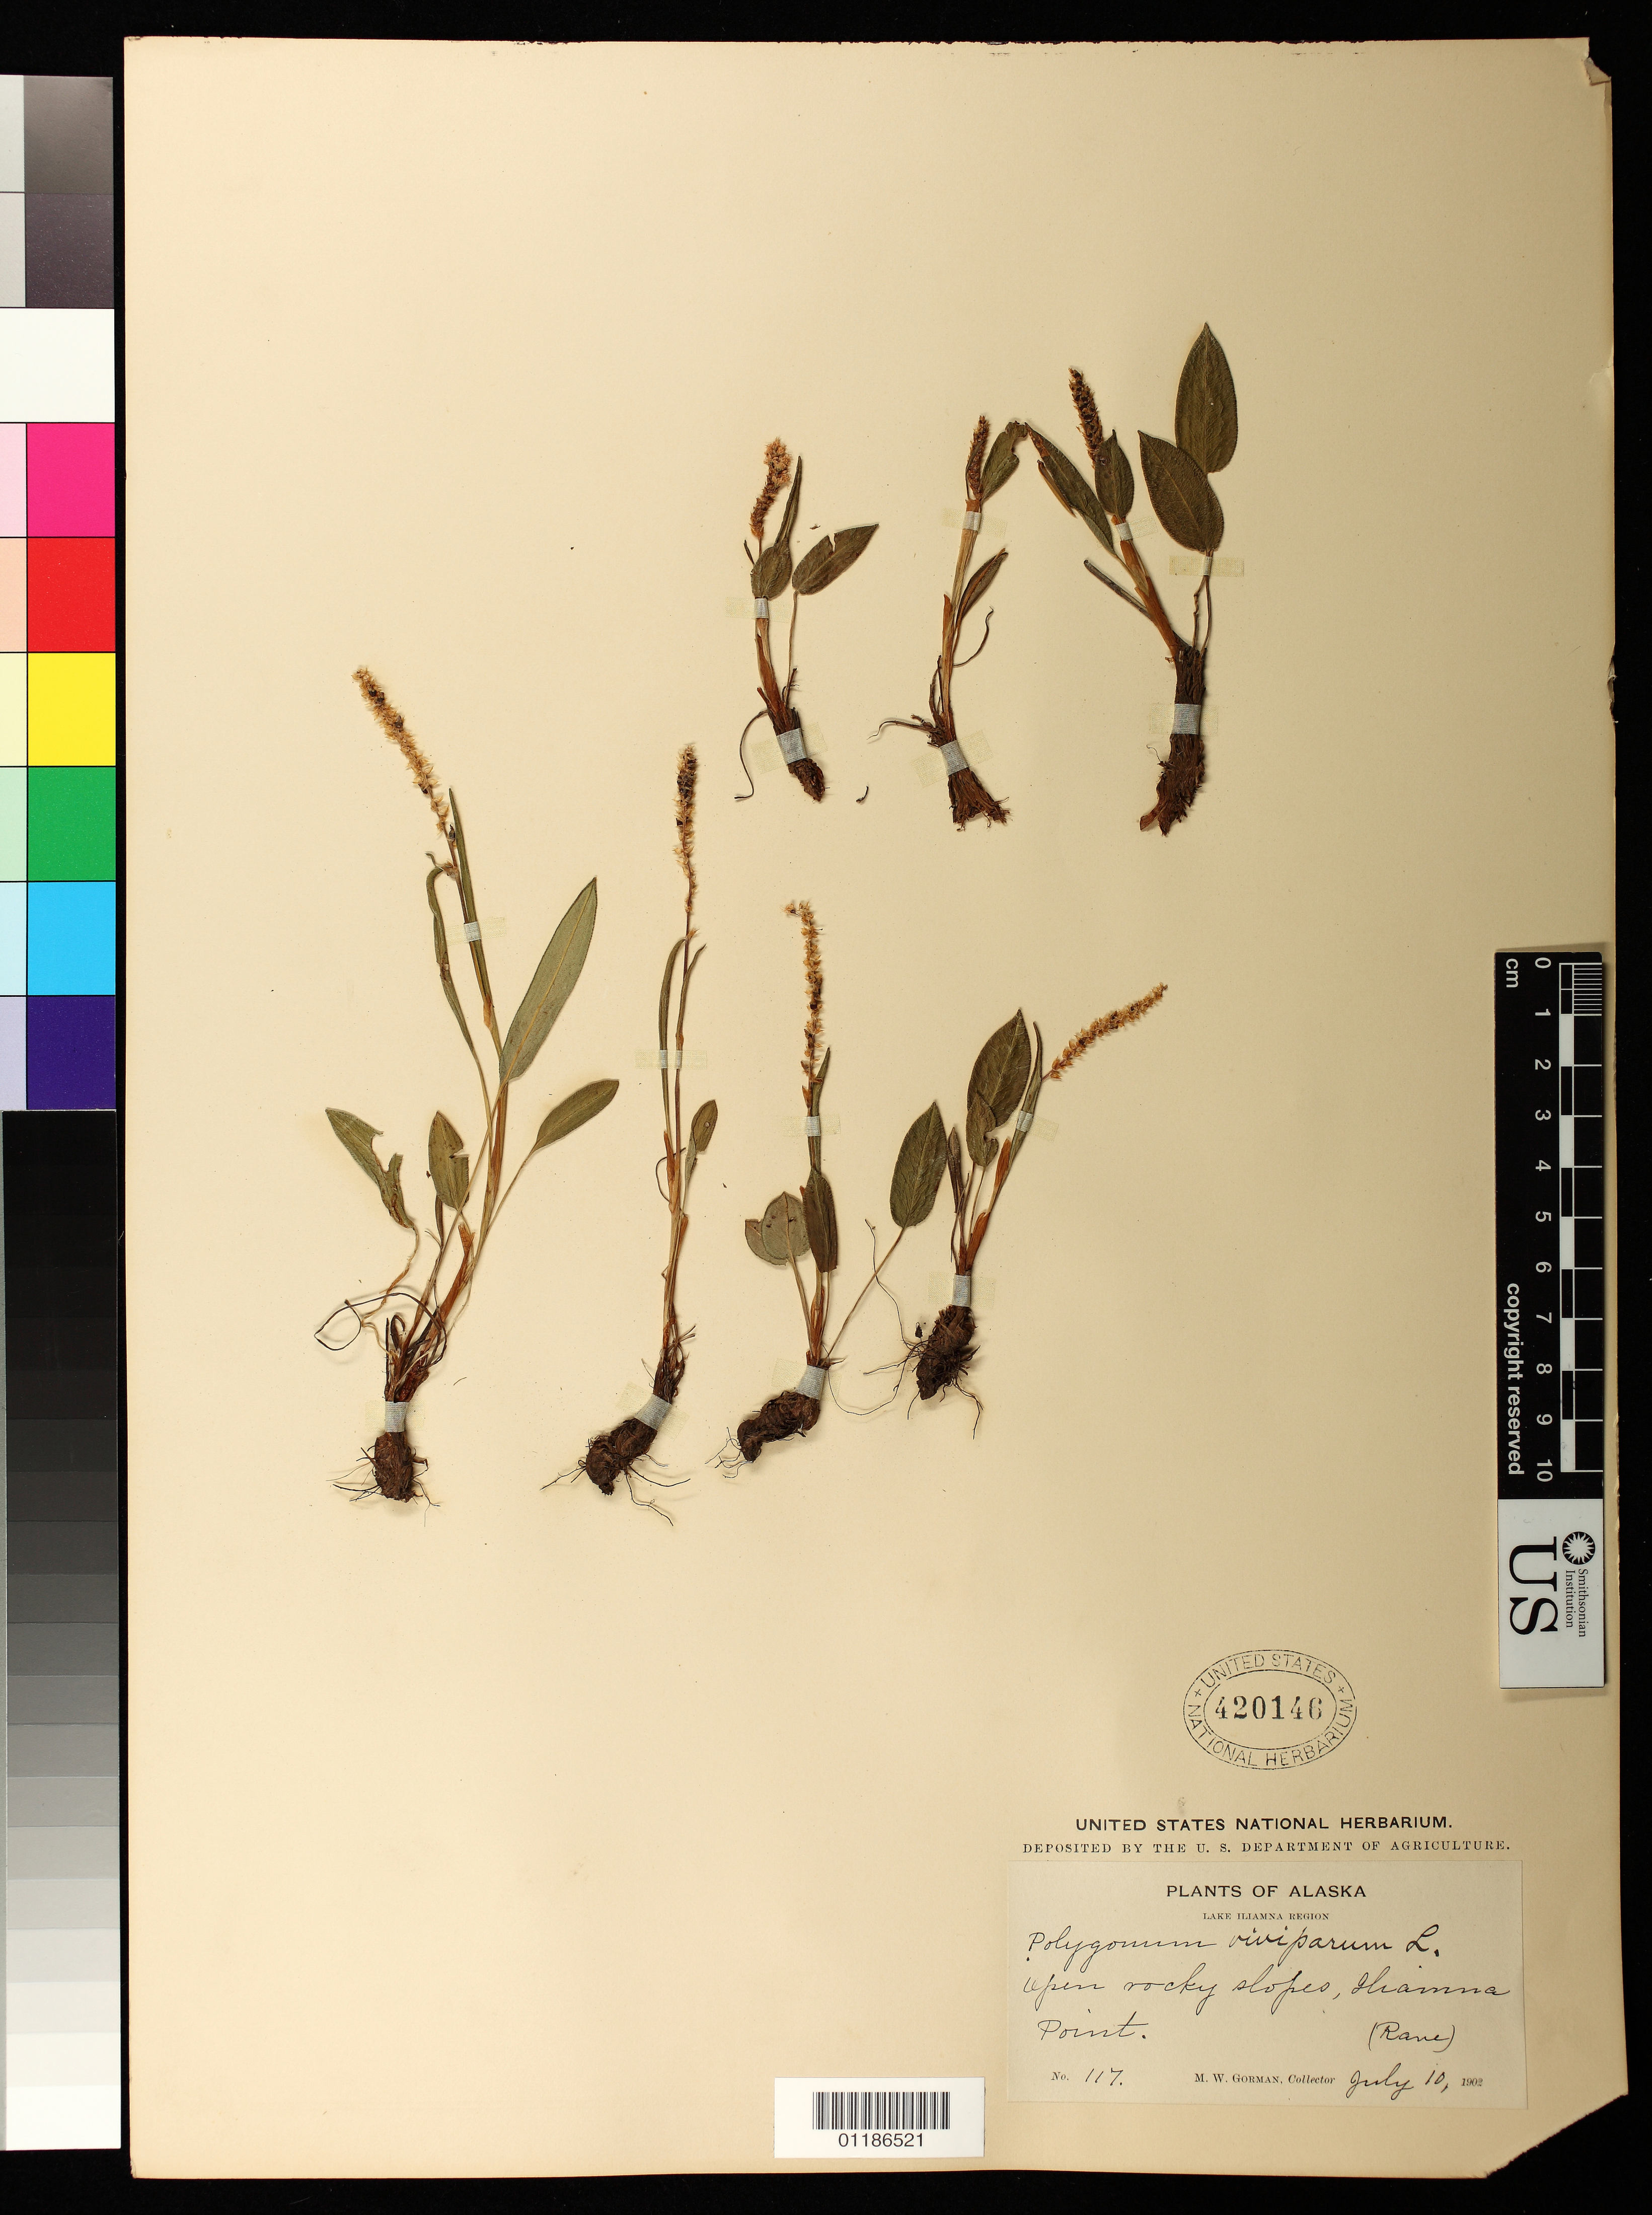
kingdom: Plantae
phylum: Tracheophyta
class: Magnoliopsida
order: Caryophyllales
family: Polygonaceae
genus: Bistorta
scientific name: Bistorta vivipara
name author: (L.) Delarbre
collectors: M. W. Gorman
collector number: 117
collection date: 1902-07-10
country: United States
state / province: Alaska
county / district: Lake and Peninsula Borough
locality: Open rocky slopes, Iliamna Point.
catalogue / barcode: US 420146